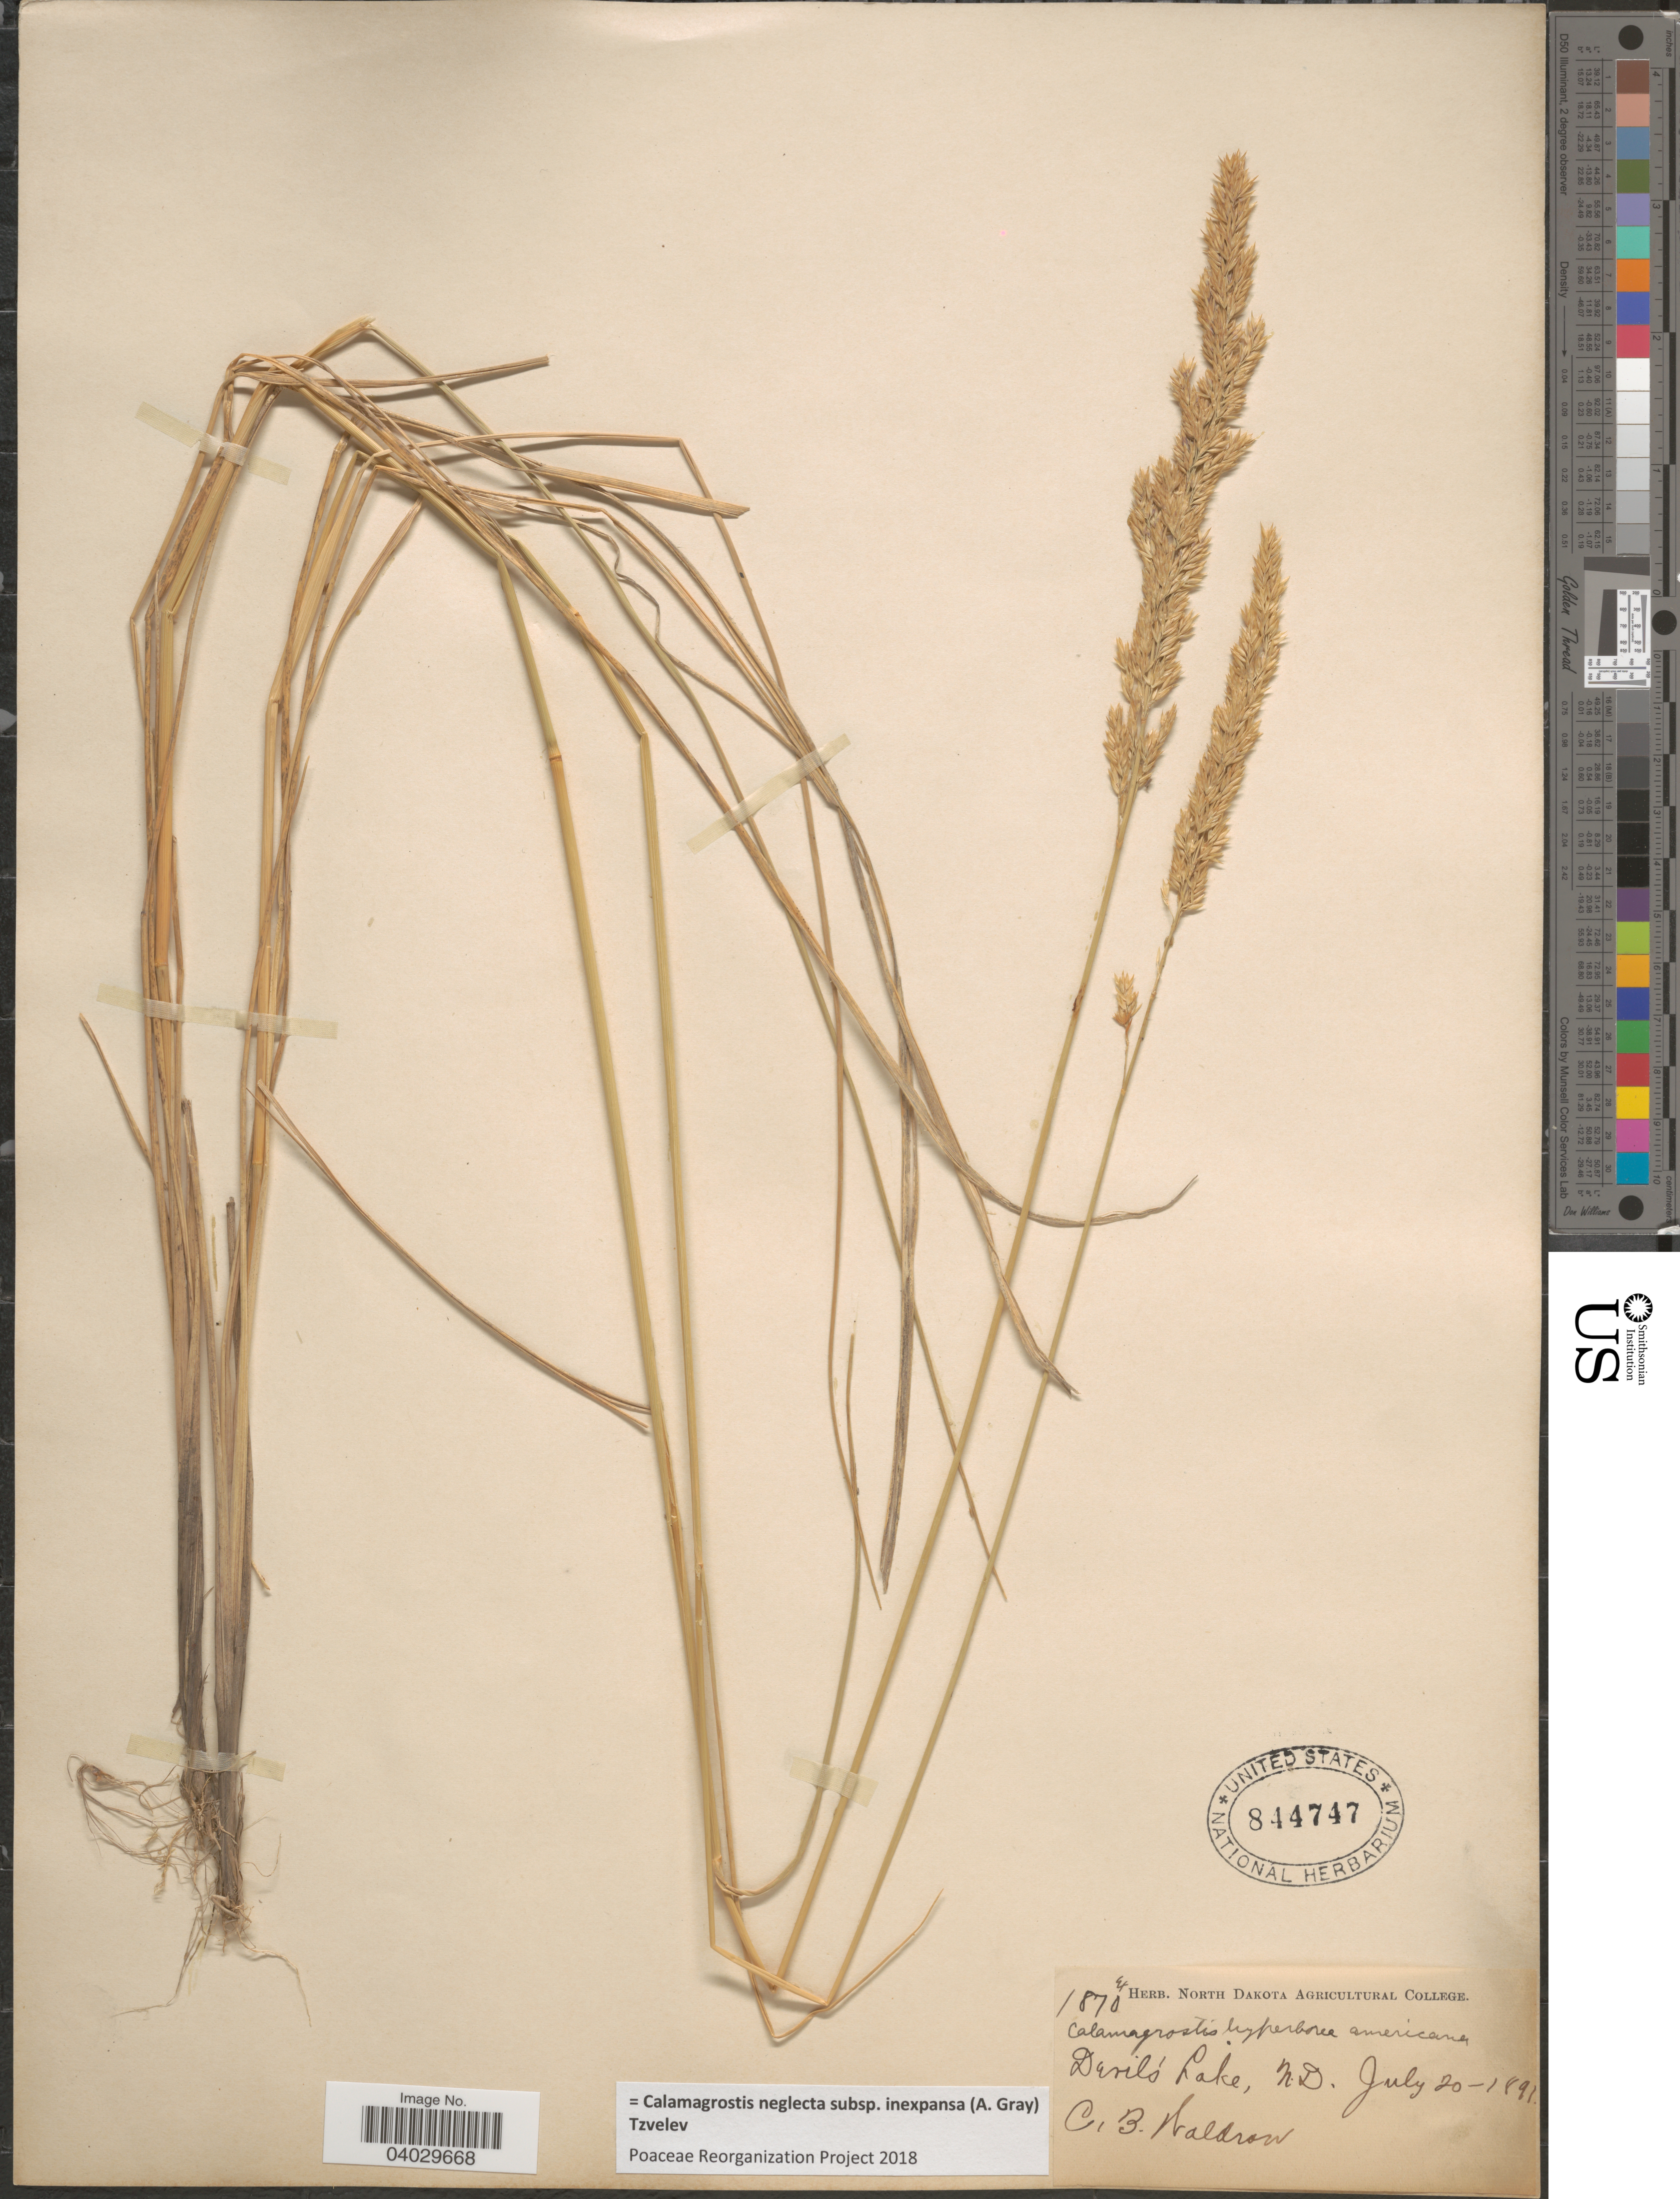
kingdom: Plantae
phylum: Tracheophyta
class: Liliopsida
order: Poales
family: Poaceae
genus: Calamagrostis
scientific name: Calamagrostis neglecta subsp. inexpansa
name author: (A. Gray) Tzvelev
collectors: C. Waldron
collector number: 1870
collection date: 1891-07-20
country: United States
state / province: North Dakota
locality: Devil's Lake.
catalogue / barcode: US 844747